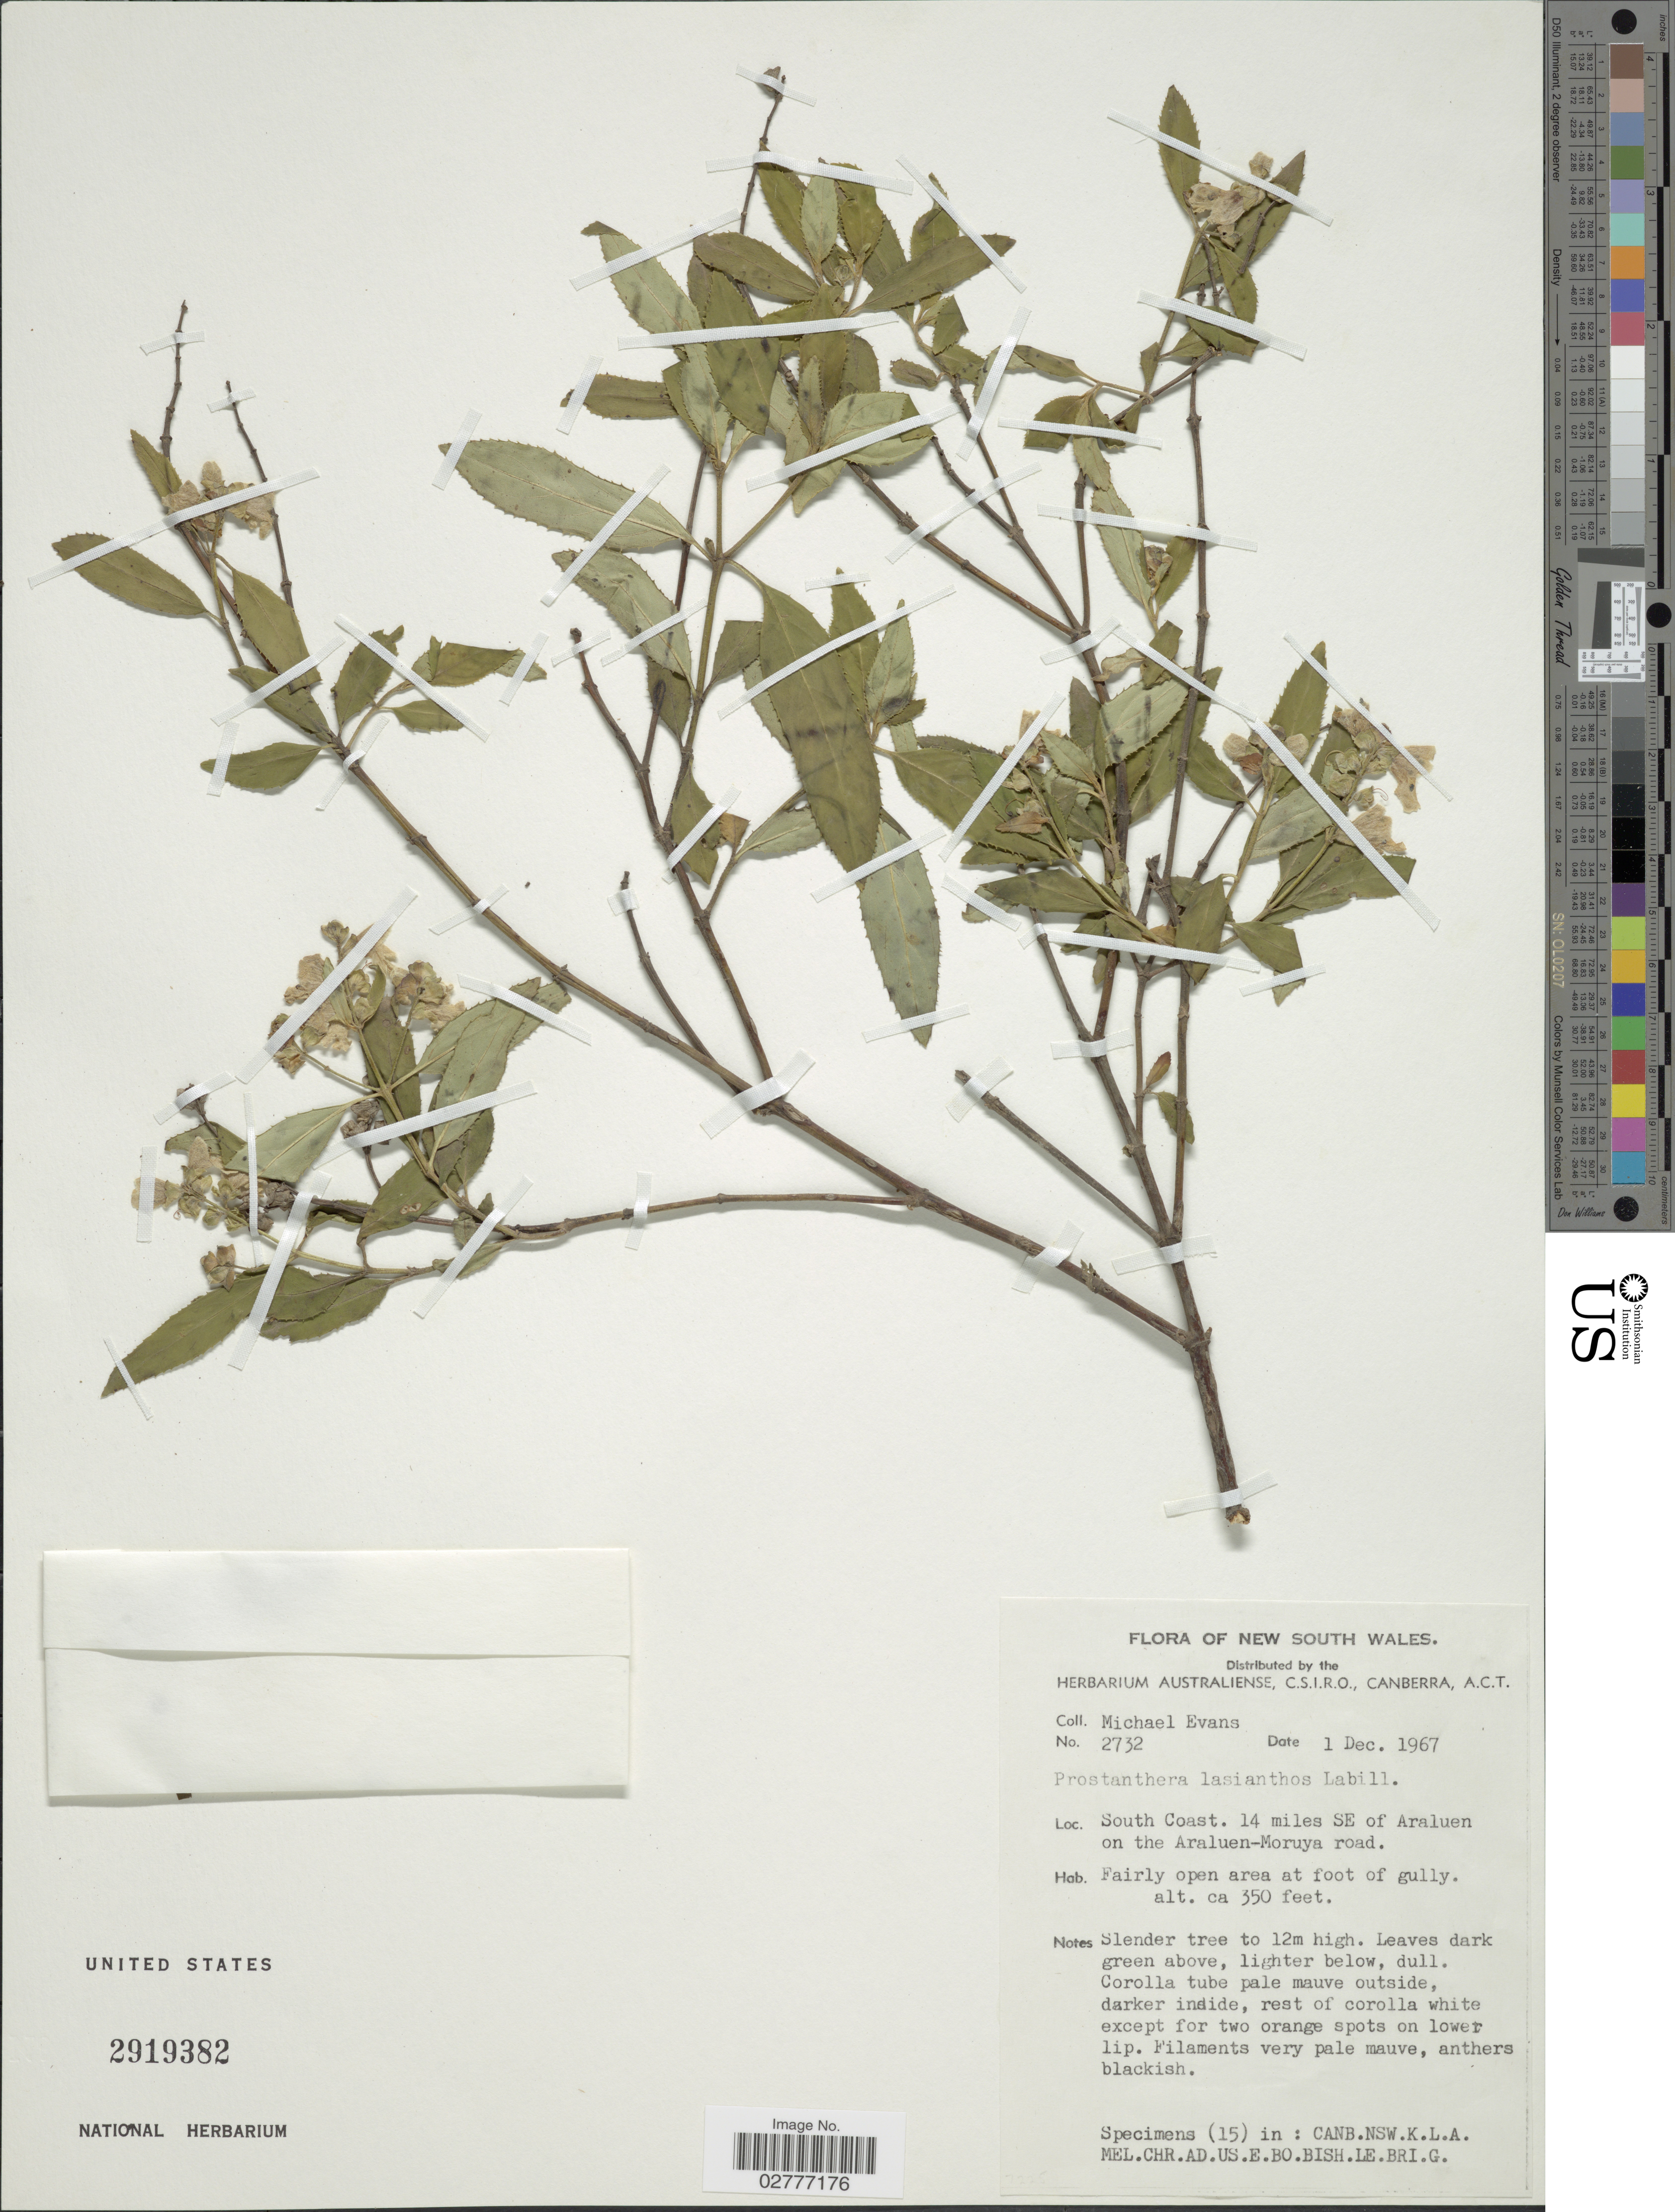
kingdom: Plantae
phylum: Tracheophyta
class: Magnoliopsida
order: Lamiales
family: Lamiaceae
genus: Prostanthera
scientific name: Prostanthera lasianthos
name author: Labill.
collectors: M. Evans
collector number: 2732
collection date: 1967-12-01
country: Australia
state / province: New South Wales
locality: South Coast. 14 miles SE of Araluen on the Araluen-Moruya road.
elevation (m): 107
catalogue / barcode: US 2919382